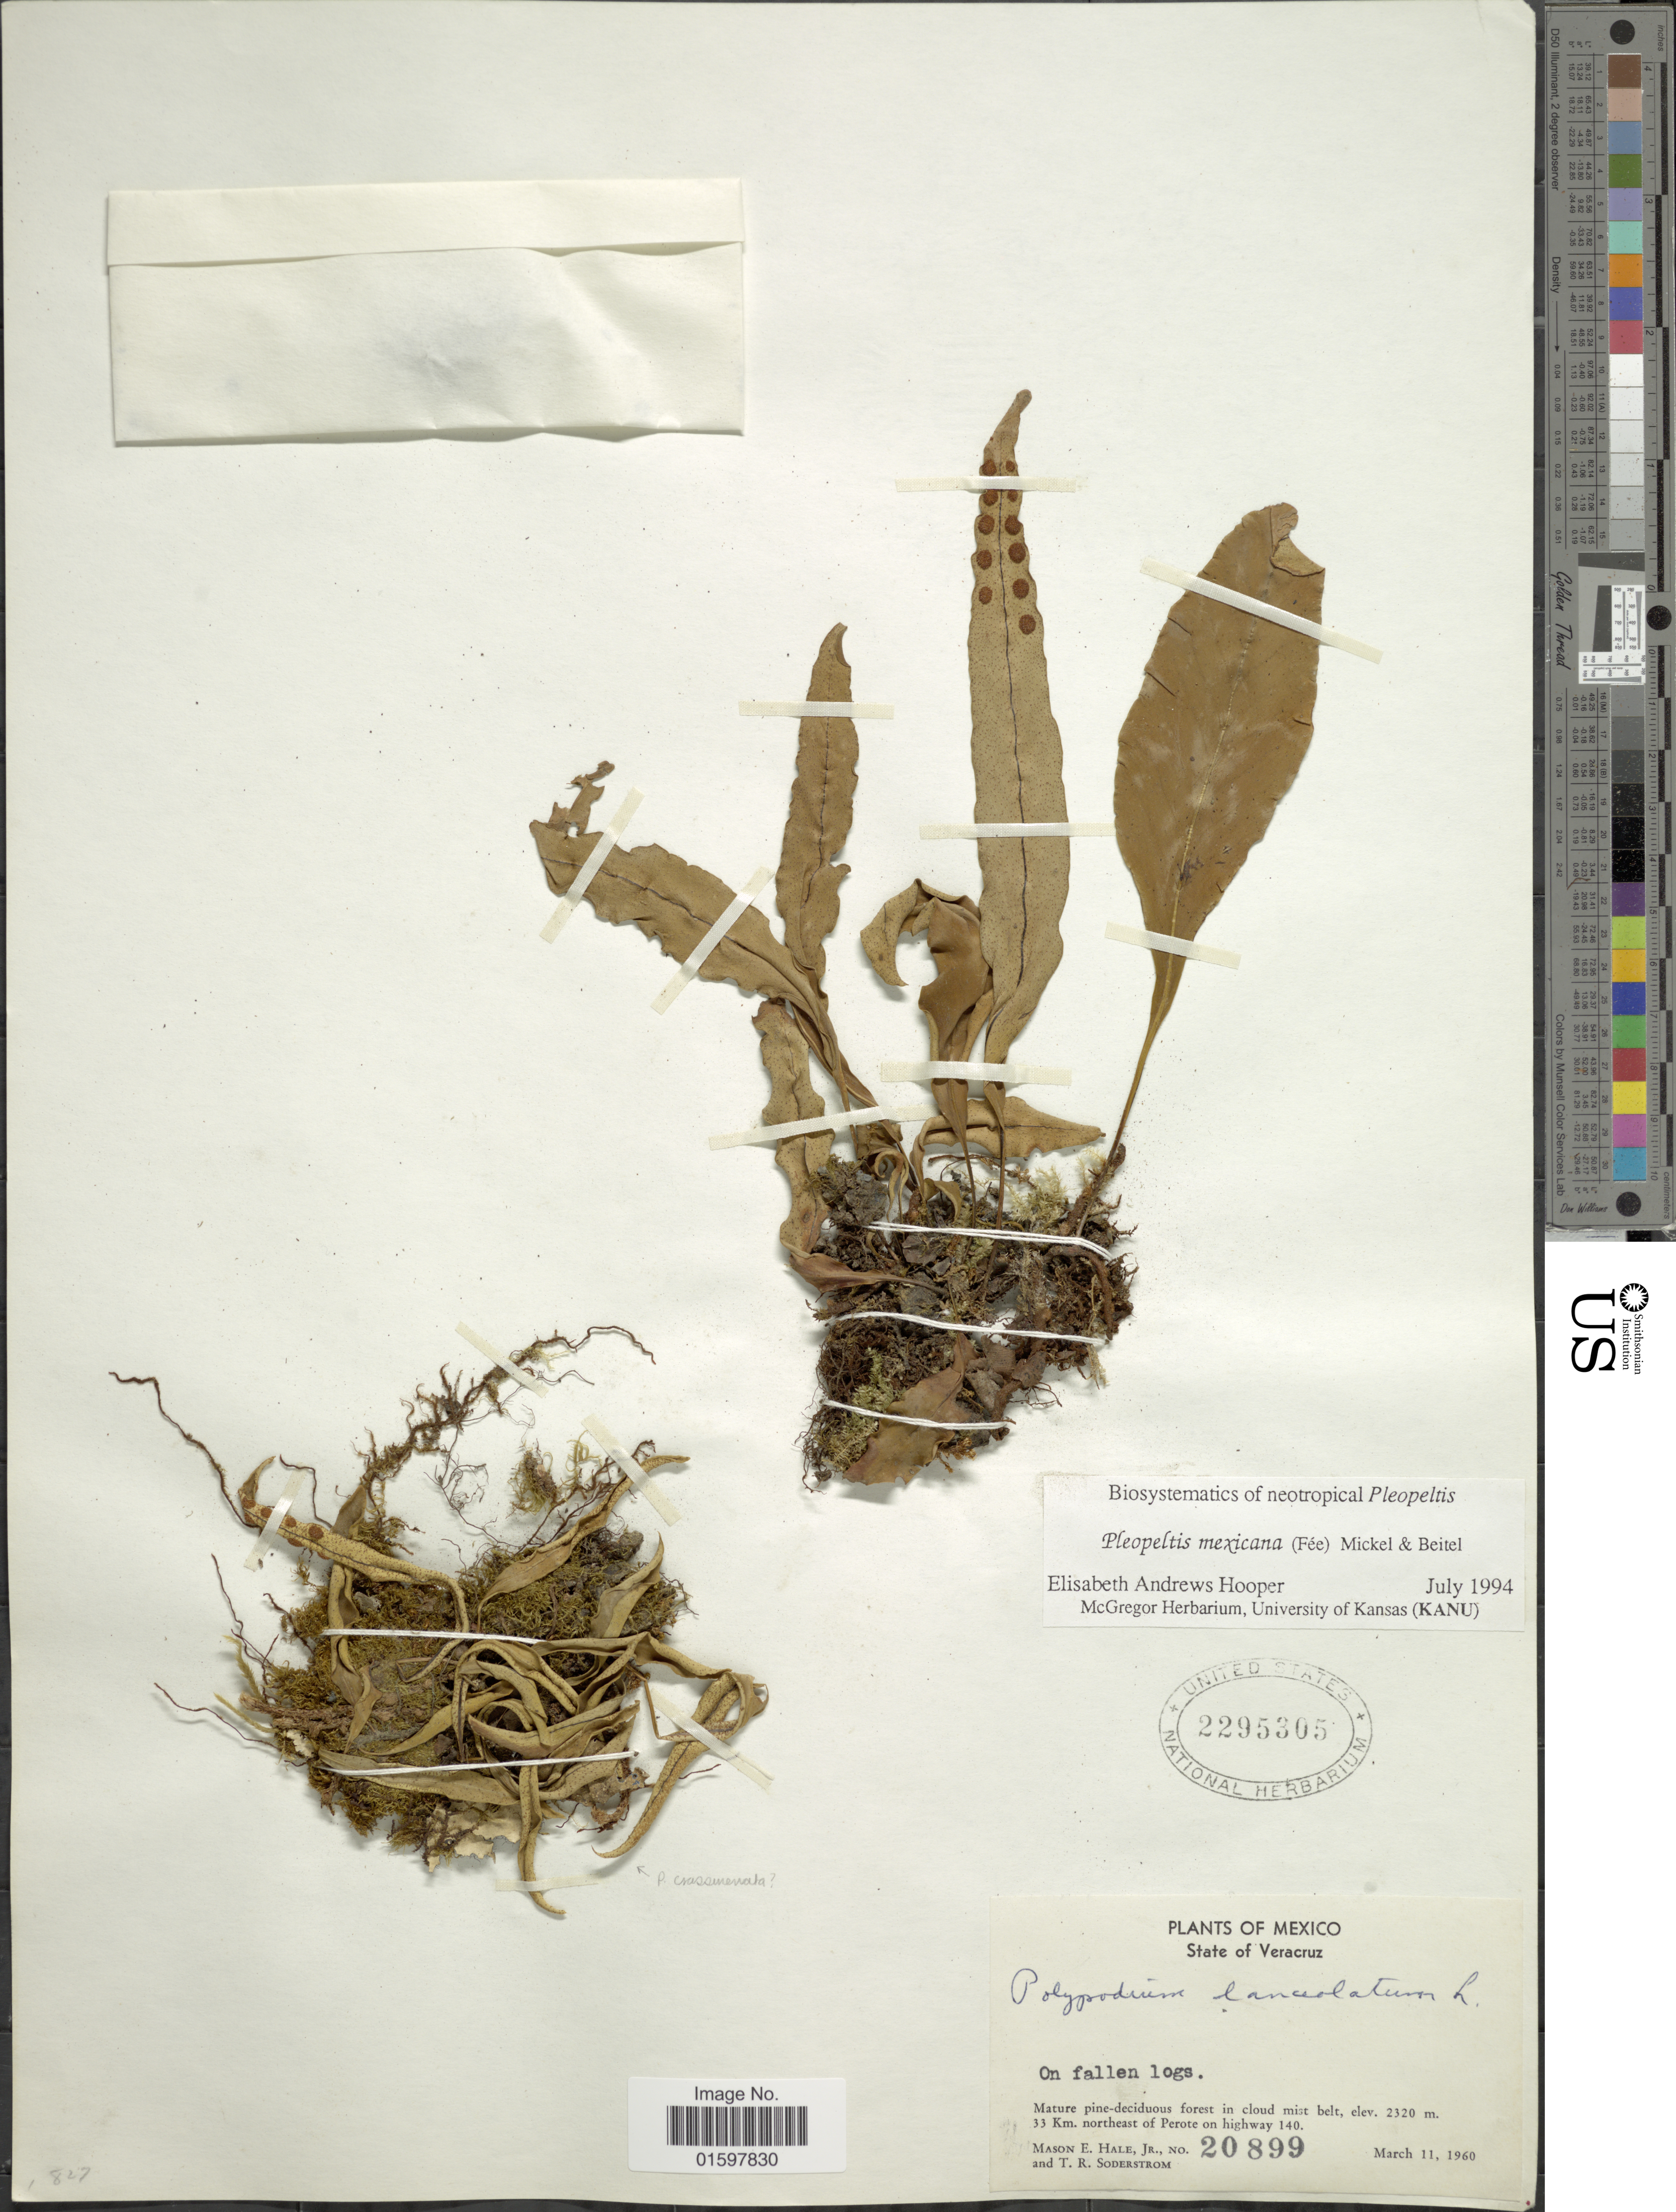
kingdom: Plantae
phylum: Tracheophyta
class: Polypodiopsida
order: Polypodiales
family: Polypodiaceae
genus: Pleopeltis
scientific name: Pleopeltis mexicana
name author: (Fée) Mickel & Beitel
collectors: M. Hale & T. R. Soderstrom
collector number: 20899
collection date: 1960-03-11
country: Mexico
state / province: Veracruz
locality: Mature pine-deciduous forest in cloud mist belt, 33 Km. northeast of Perote on highway 140.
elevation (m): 2320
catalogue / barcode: US 2295305